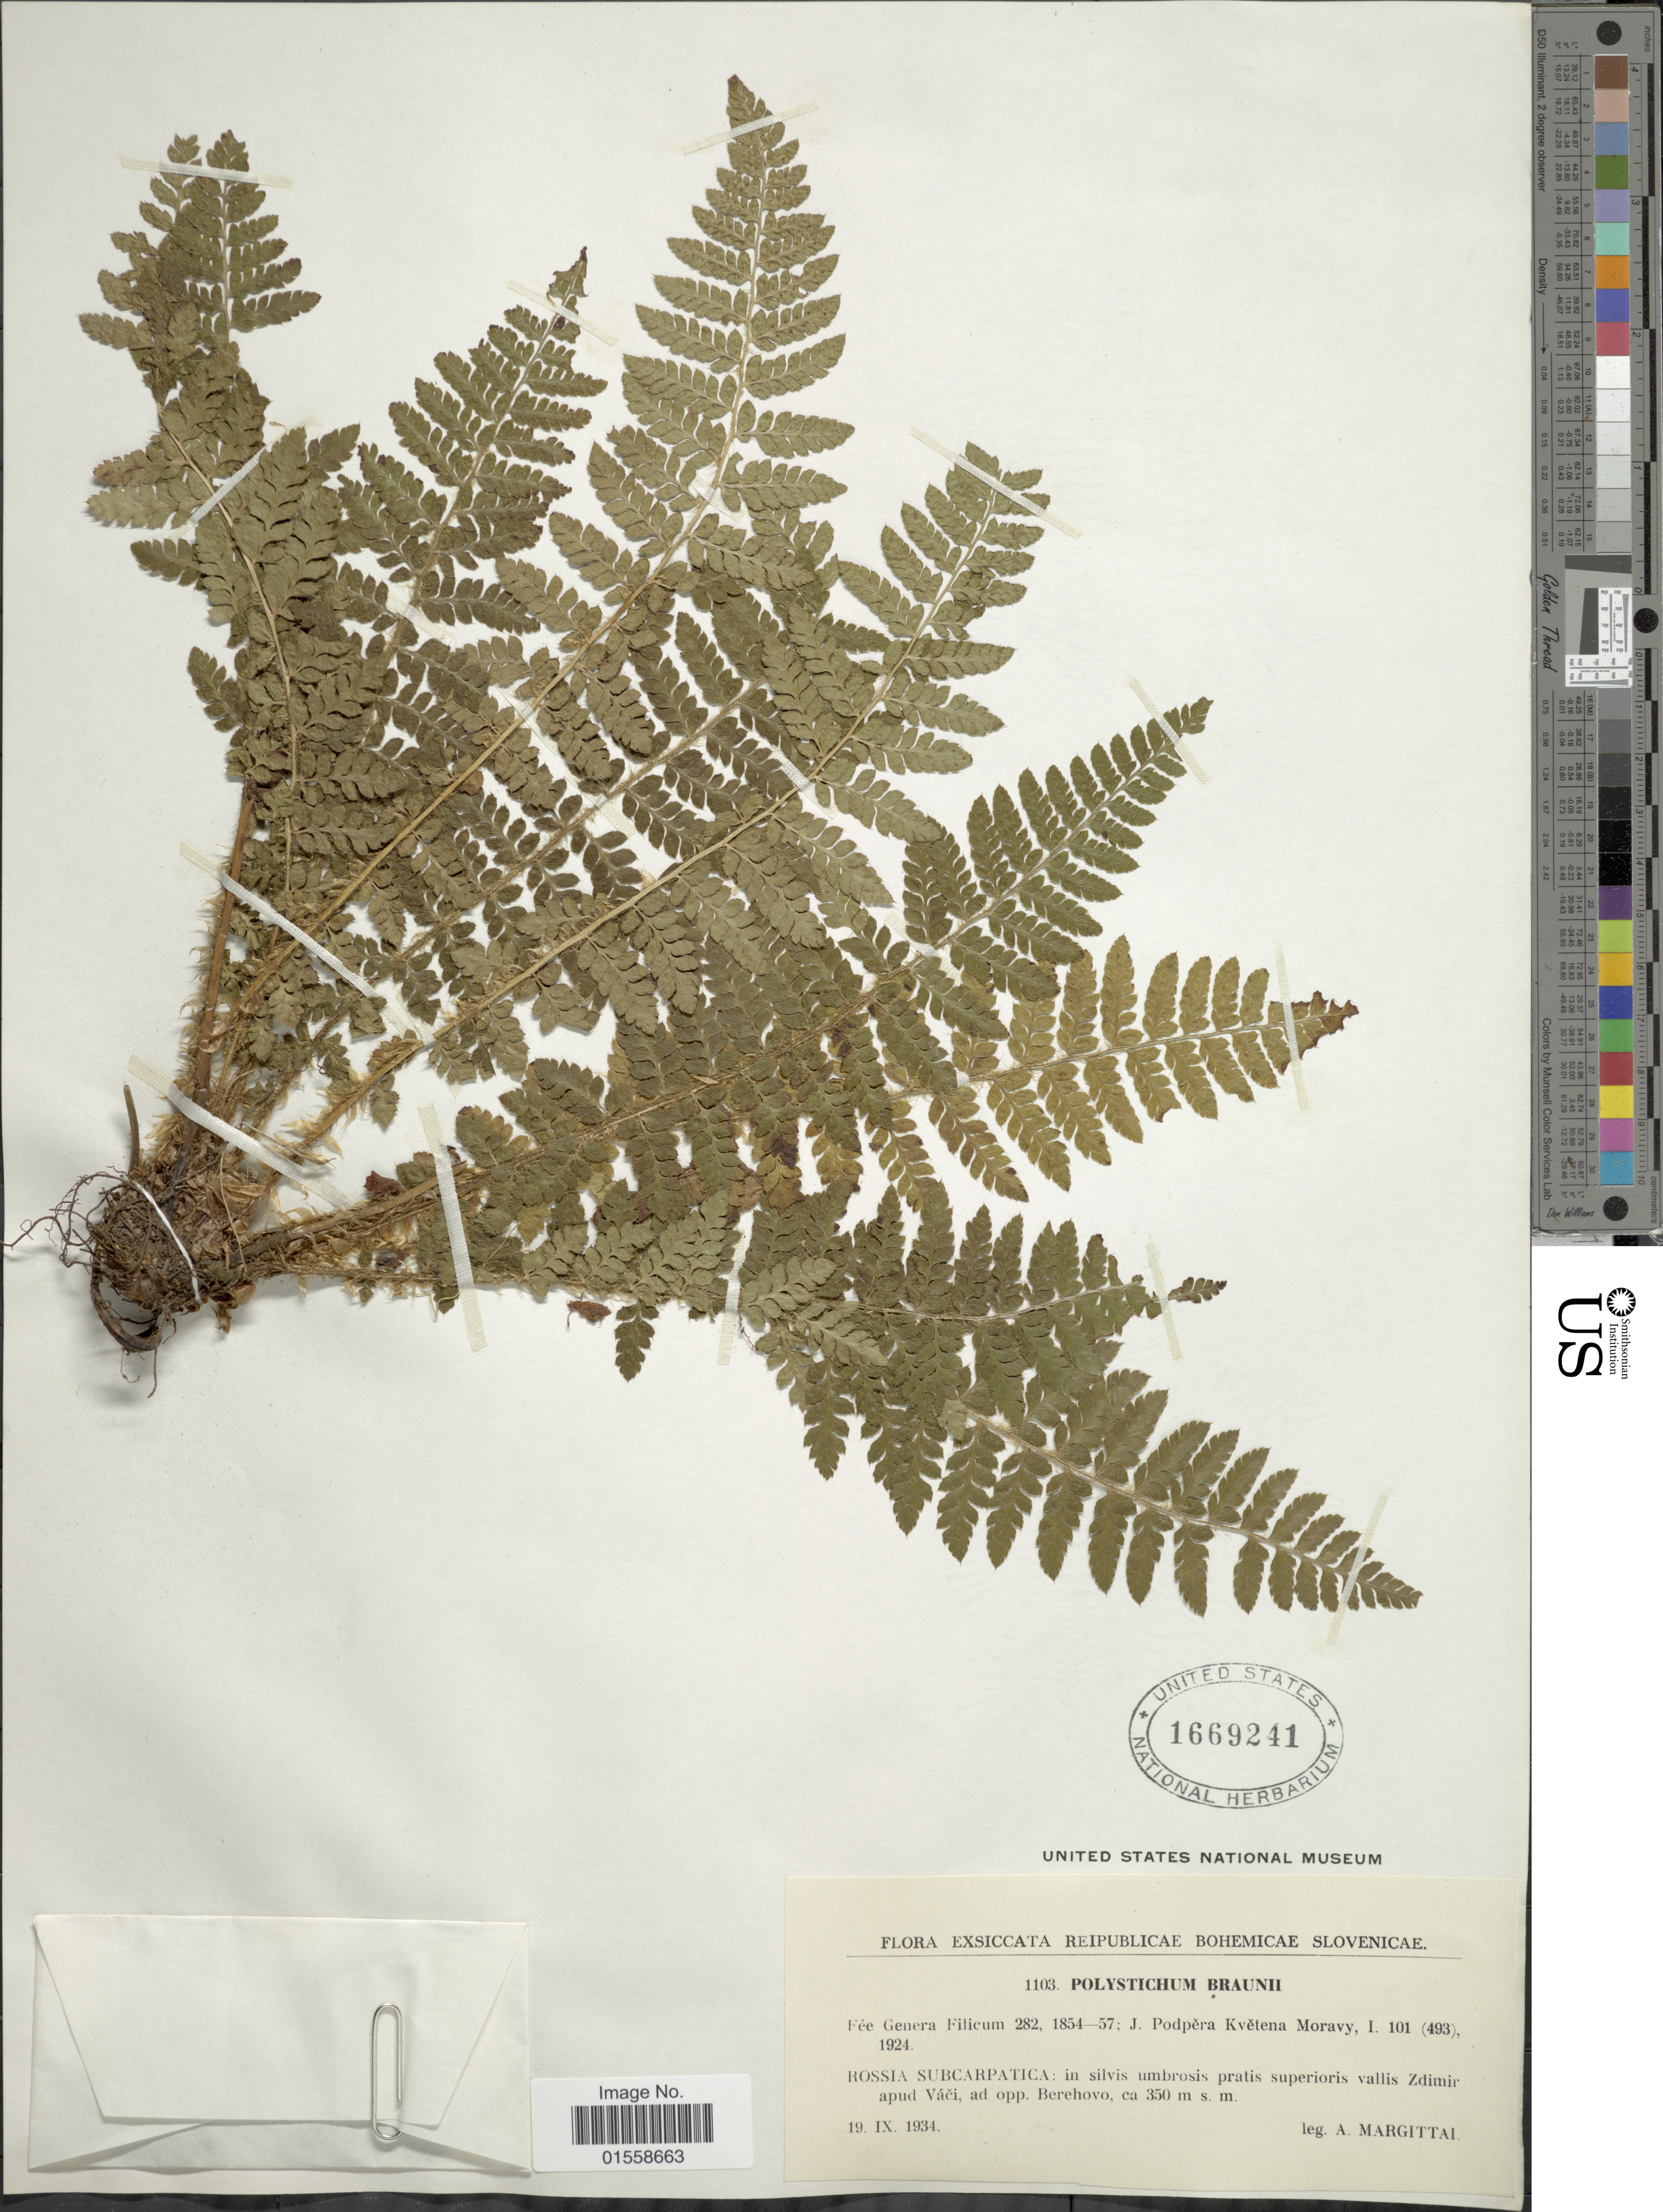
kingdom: Plantae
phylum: Tracheophyta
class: Polypodiopsida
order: Polypodiales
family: Dryopteridaceae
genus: Polystichum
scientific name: Polystichum braunii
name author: (Spenn.) Fée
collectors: A. Margittai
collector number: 1103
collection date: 1934-09-19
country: Ukraine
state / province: Zakarpattya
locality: Reipublicae Bohemicae Slovenicae, Rossia Subcarpatica: in silvis umbrosis pratis superioris vallis Zdimir apud Vaci, ad opp. Berehovo.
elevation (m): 350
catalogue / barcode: US 1669241